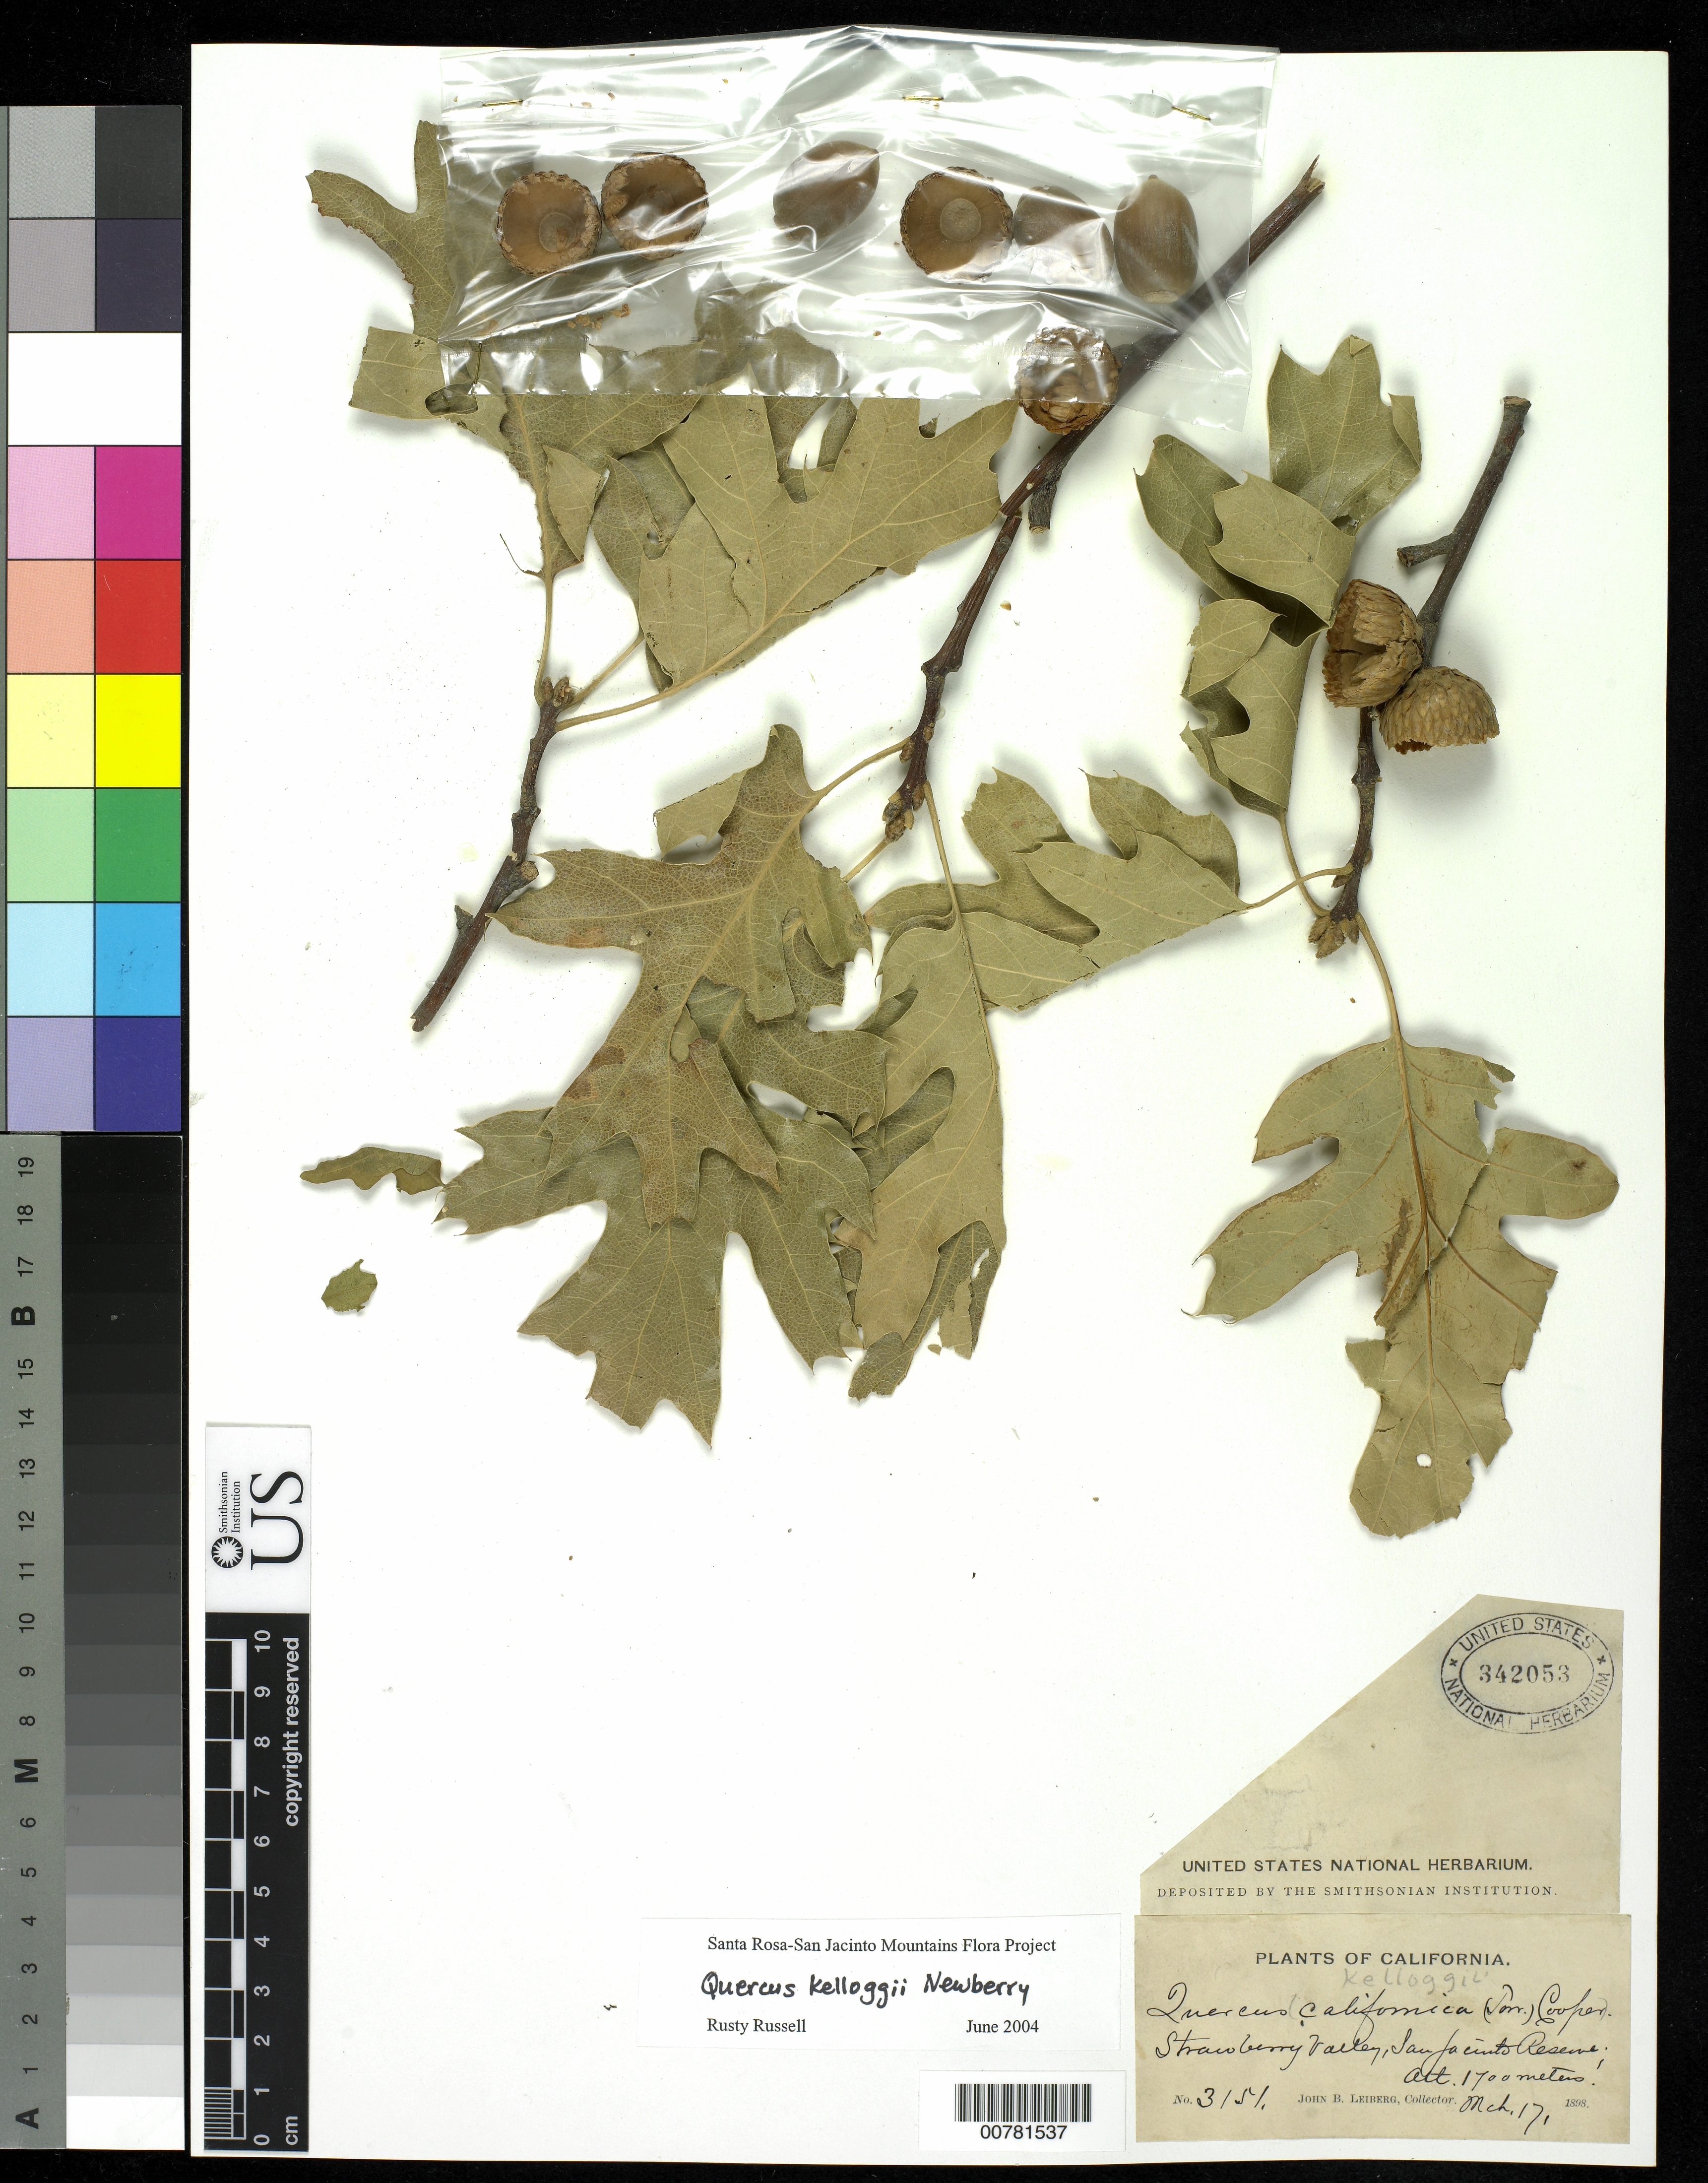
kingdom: Plantae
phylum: Tracheophyta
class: Magnoliopsida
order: Fagales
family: Fagaceae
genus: Quercus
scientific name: Quercus kelloggii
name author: Newb.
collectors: J. B. Leiberg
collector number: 3151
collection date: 1898-03-17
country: United States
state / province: California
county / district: Riverside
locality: Strawberry Valley, San Jacinto Reserve.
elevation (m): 1700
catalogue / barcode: US 342053